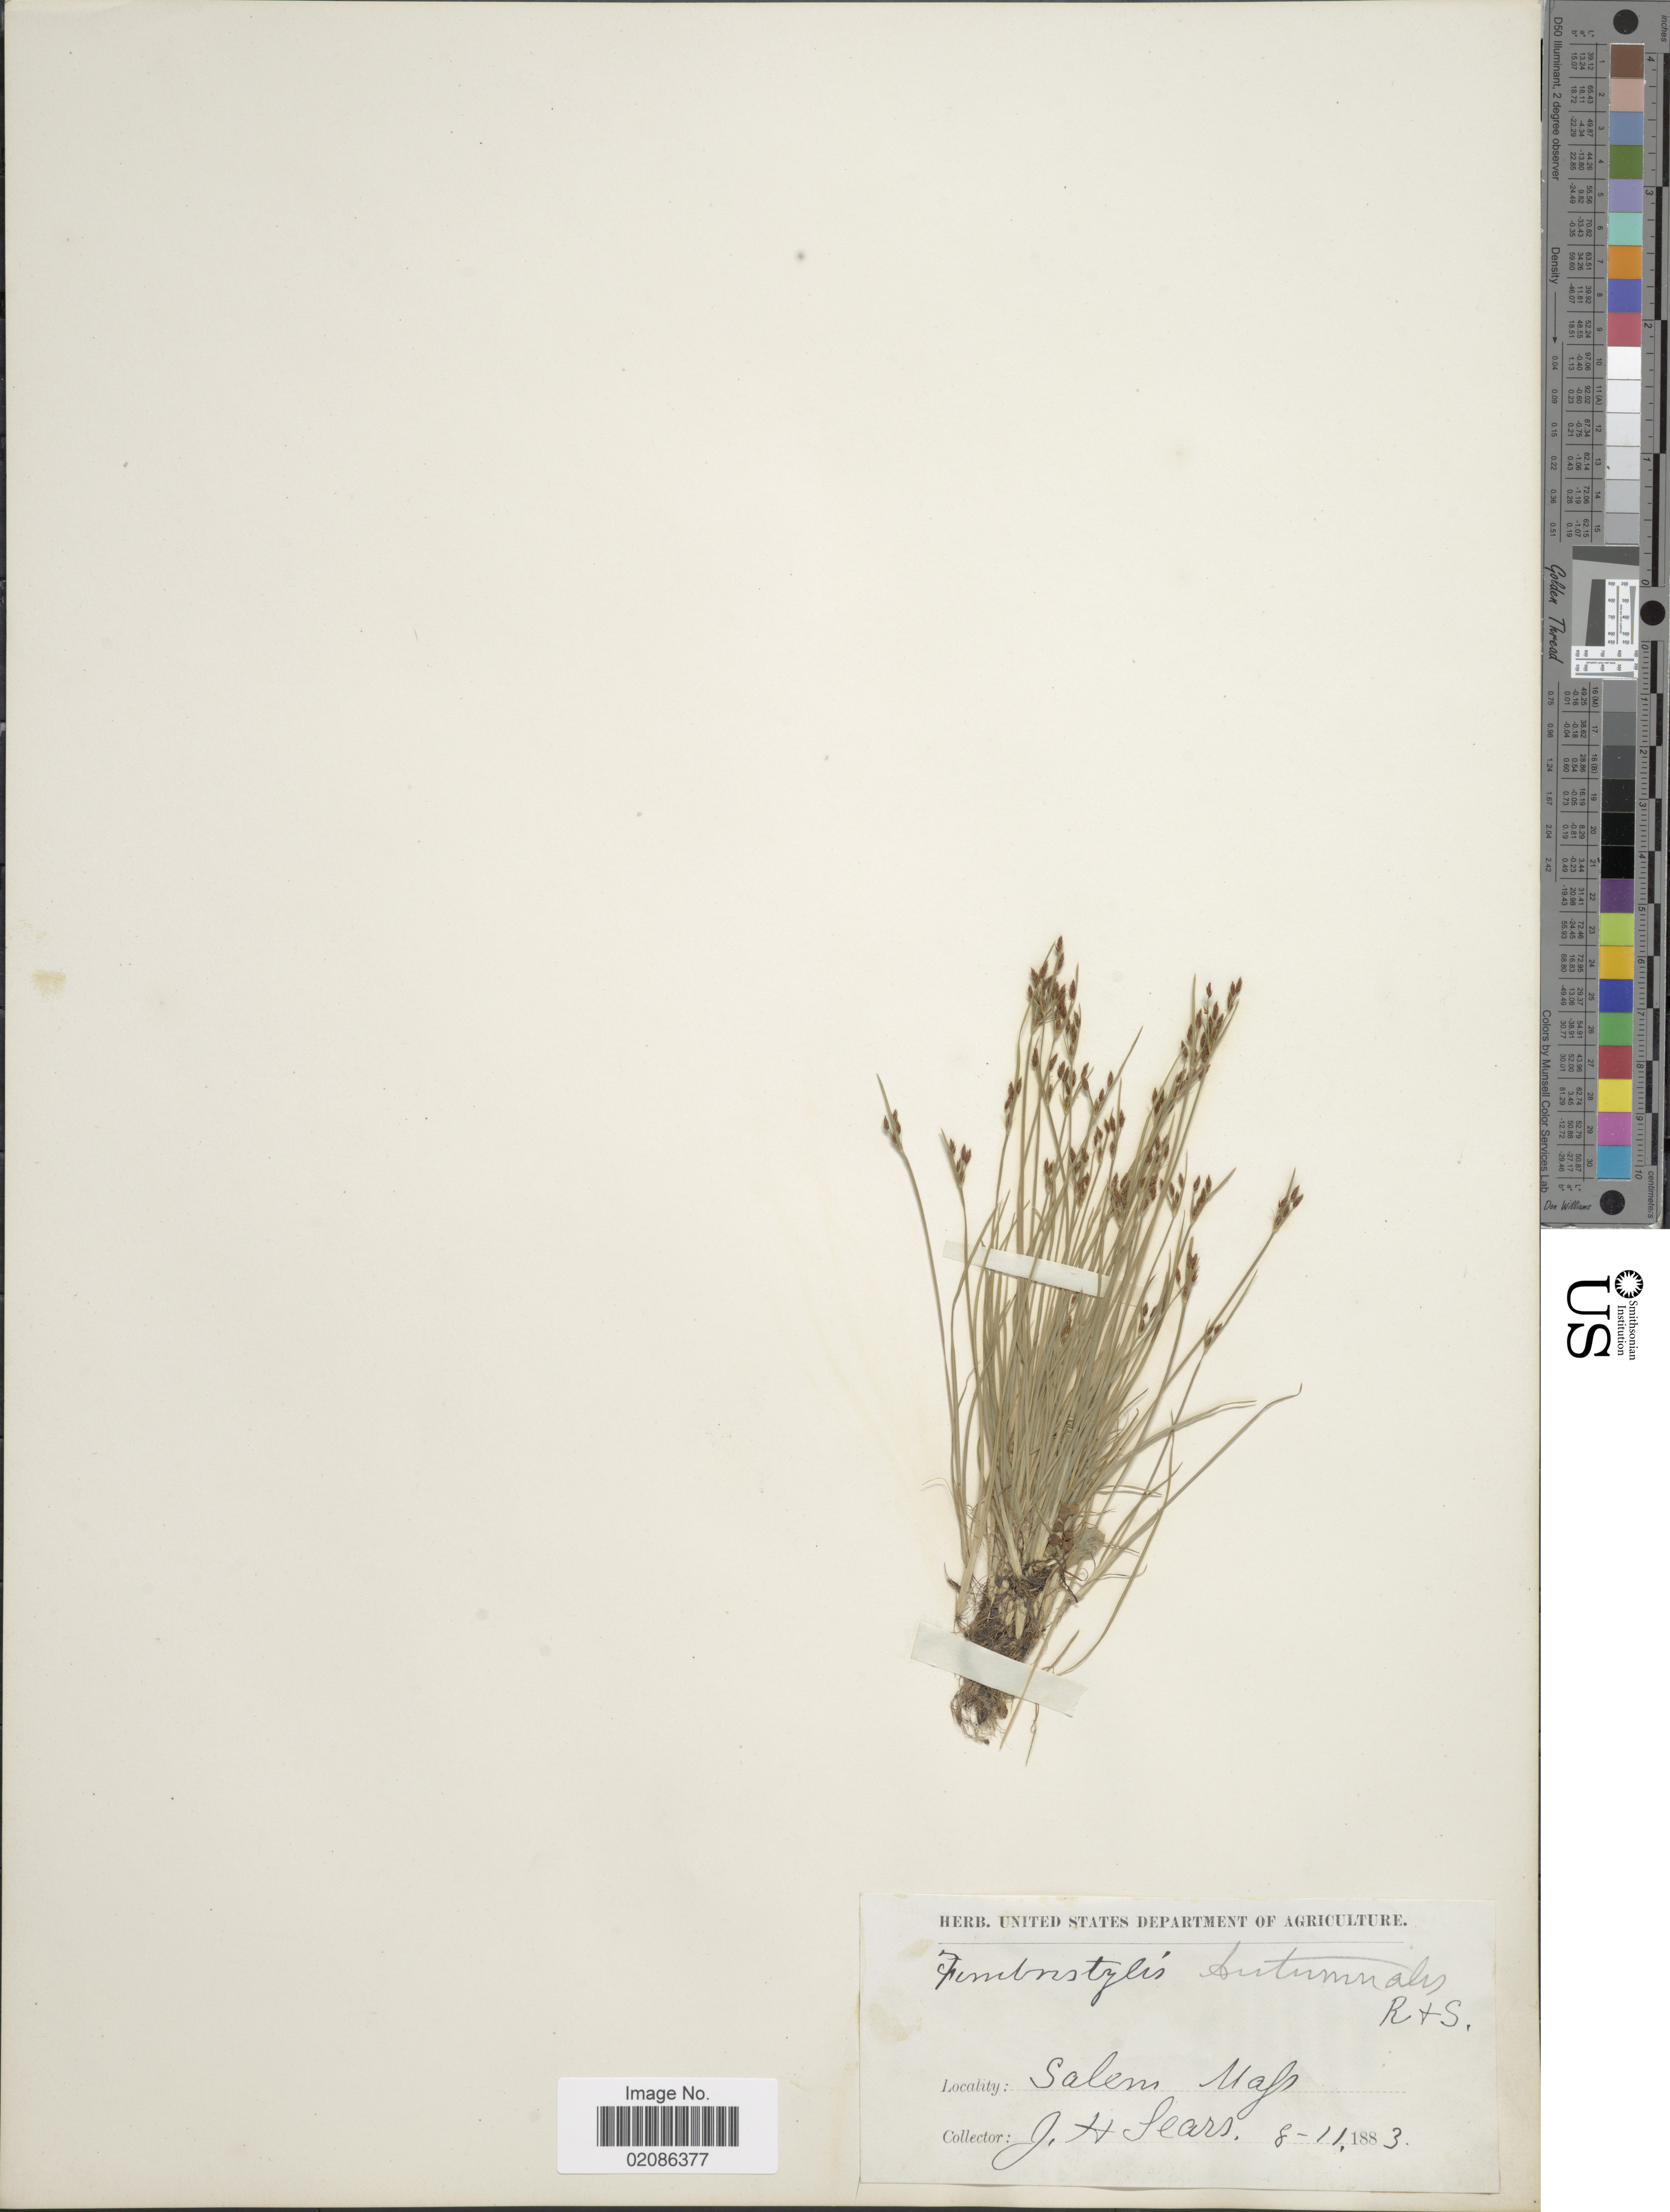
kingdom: Plantae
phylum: Tracheophyta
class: Liliopsida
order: Poales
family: Cyperaceae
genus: Fimbristylis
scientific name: Fimbristylis autumnalis (L.) Roem. & Schult.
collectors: J. Sears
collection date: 1883-08-11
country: United States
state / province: Massachusetts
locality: Salem